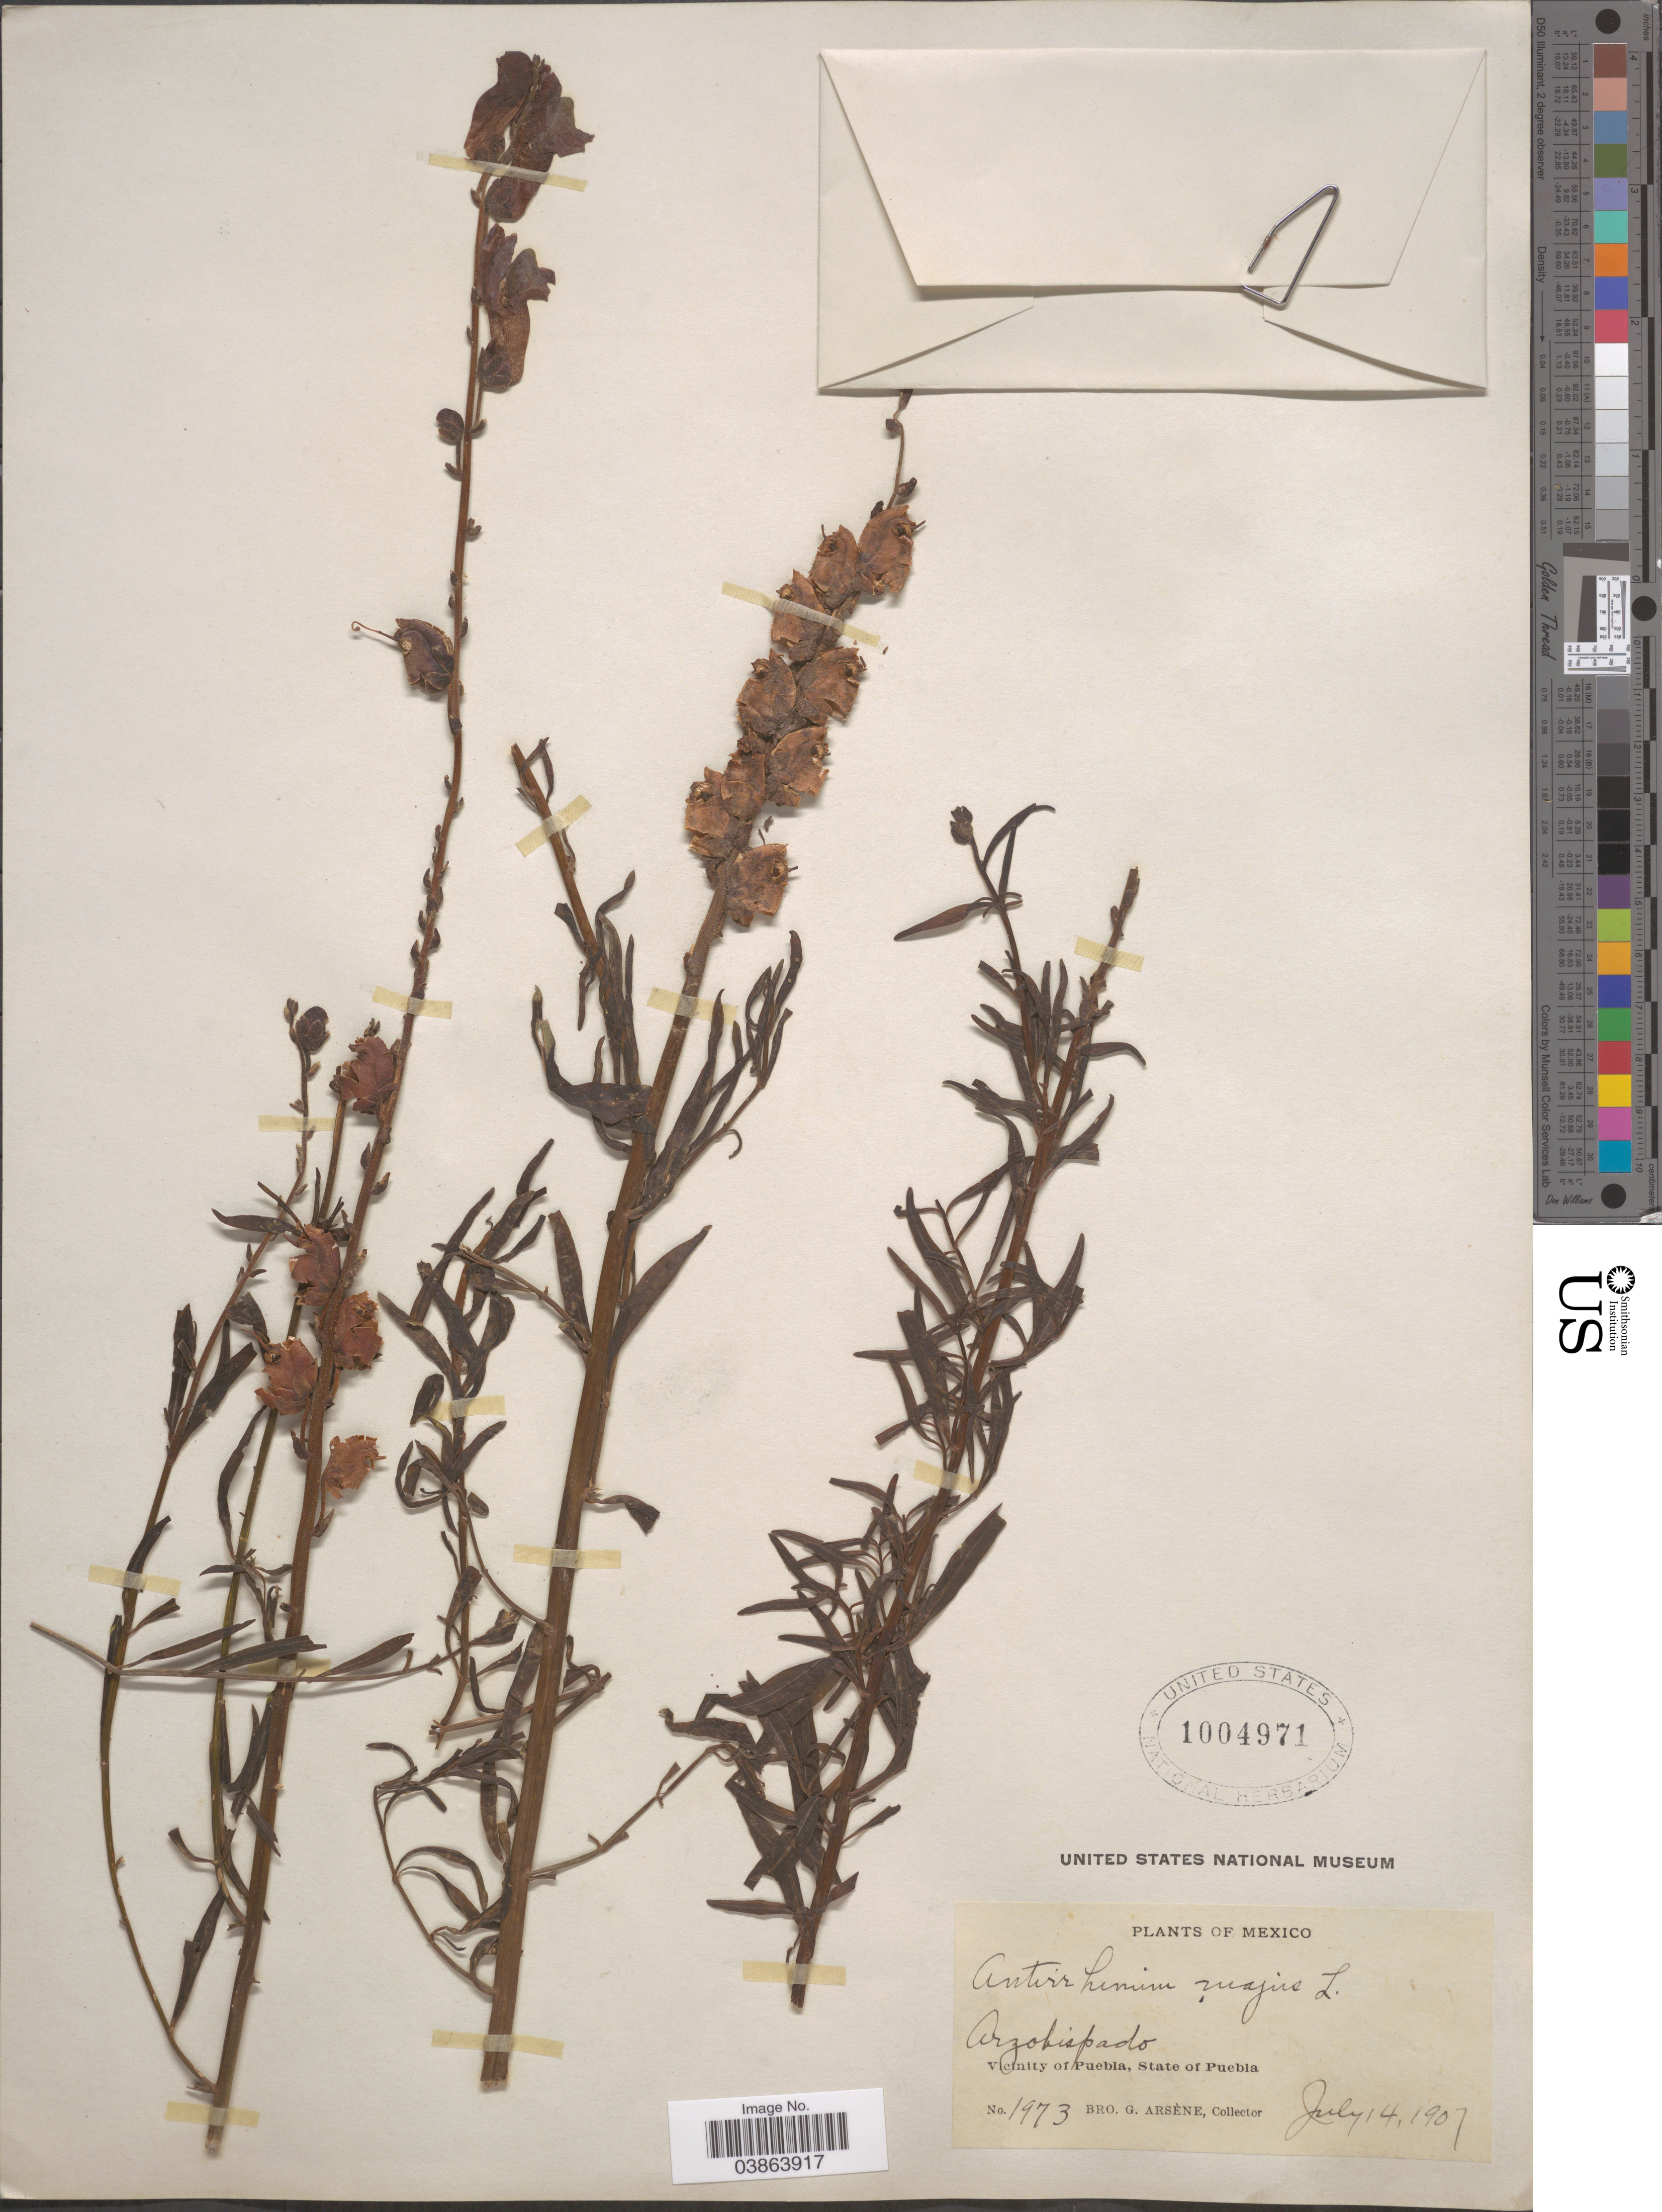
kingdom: Plantae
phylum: Tracheophyta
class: Magnoliopsida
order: Lamiales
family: Plantaginaceae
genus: Antirrhinum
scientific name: Antirrhinum majus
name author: L.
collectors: Bro. G. Arsène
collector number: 1973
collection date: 1907-07-14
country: Mexico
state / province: Puebla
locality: Arzobispado. Vicinity of Puebla.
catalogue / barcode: US 1004971